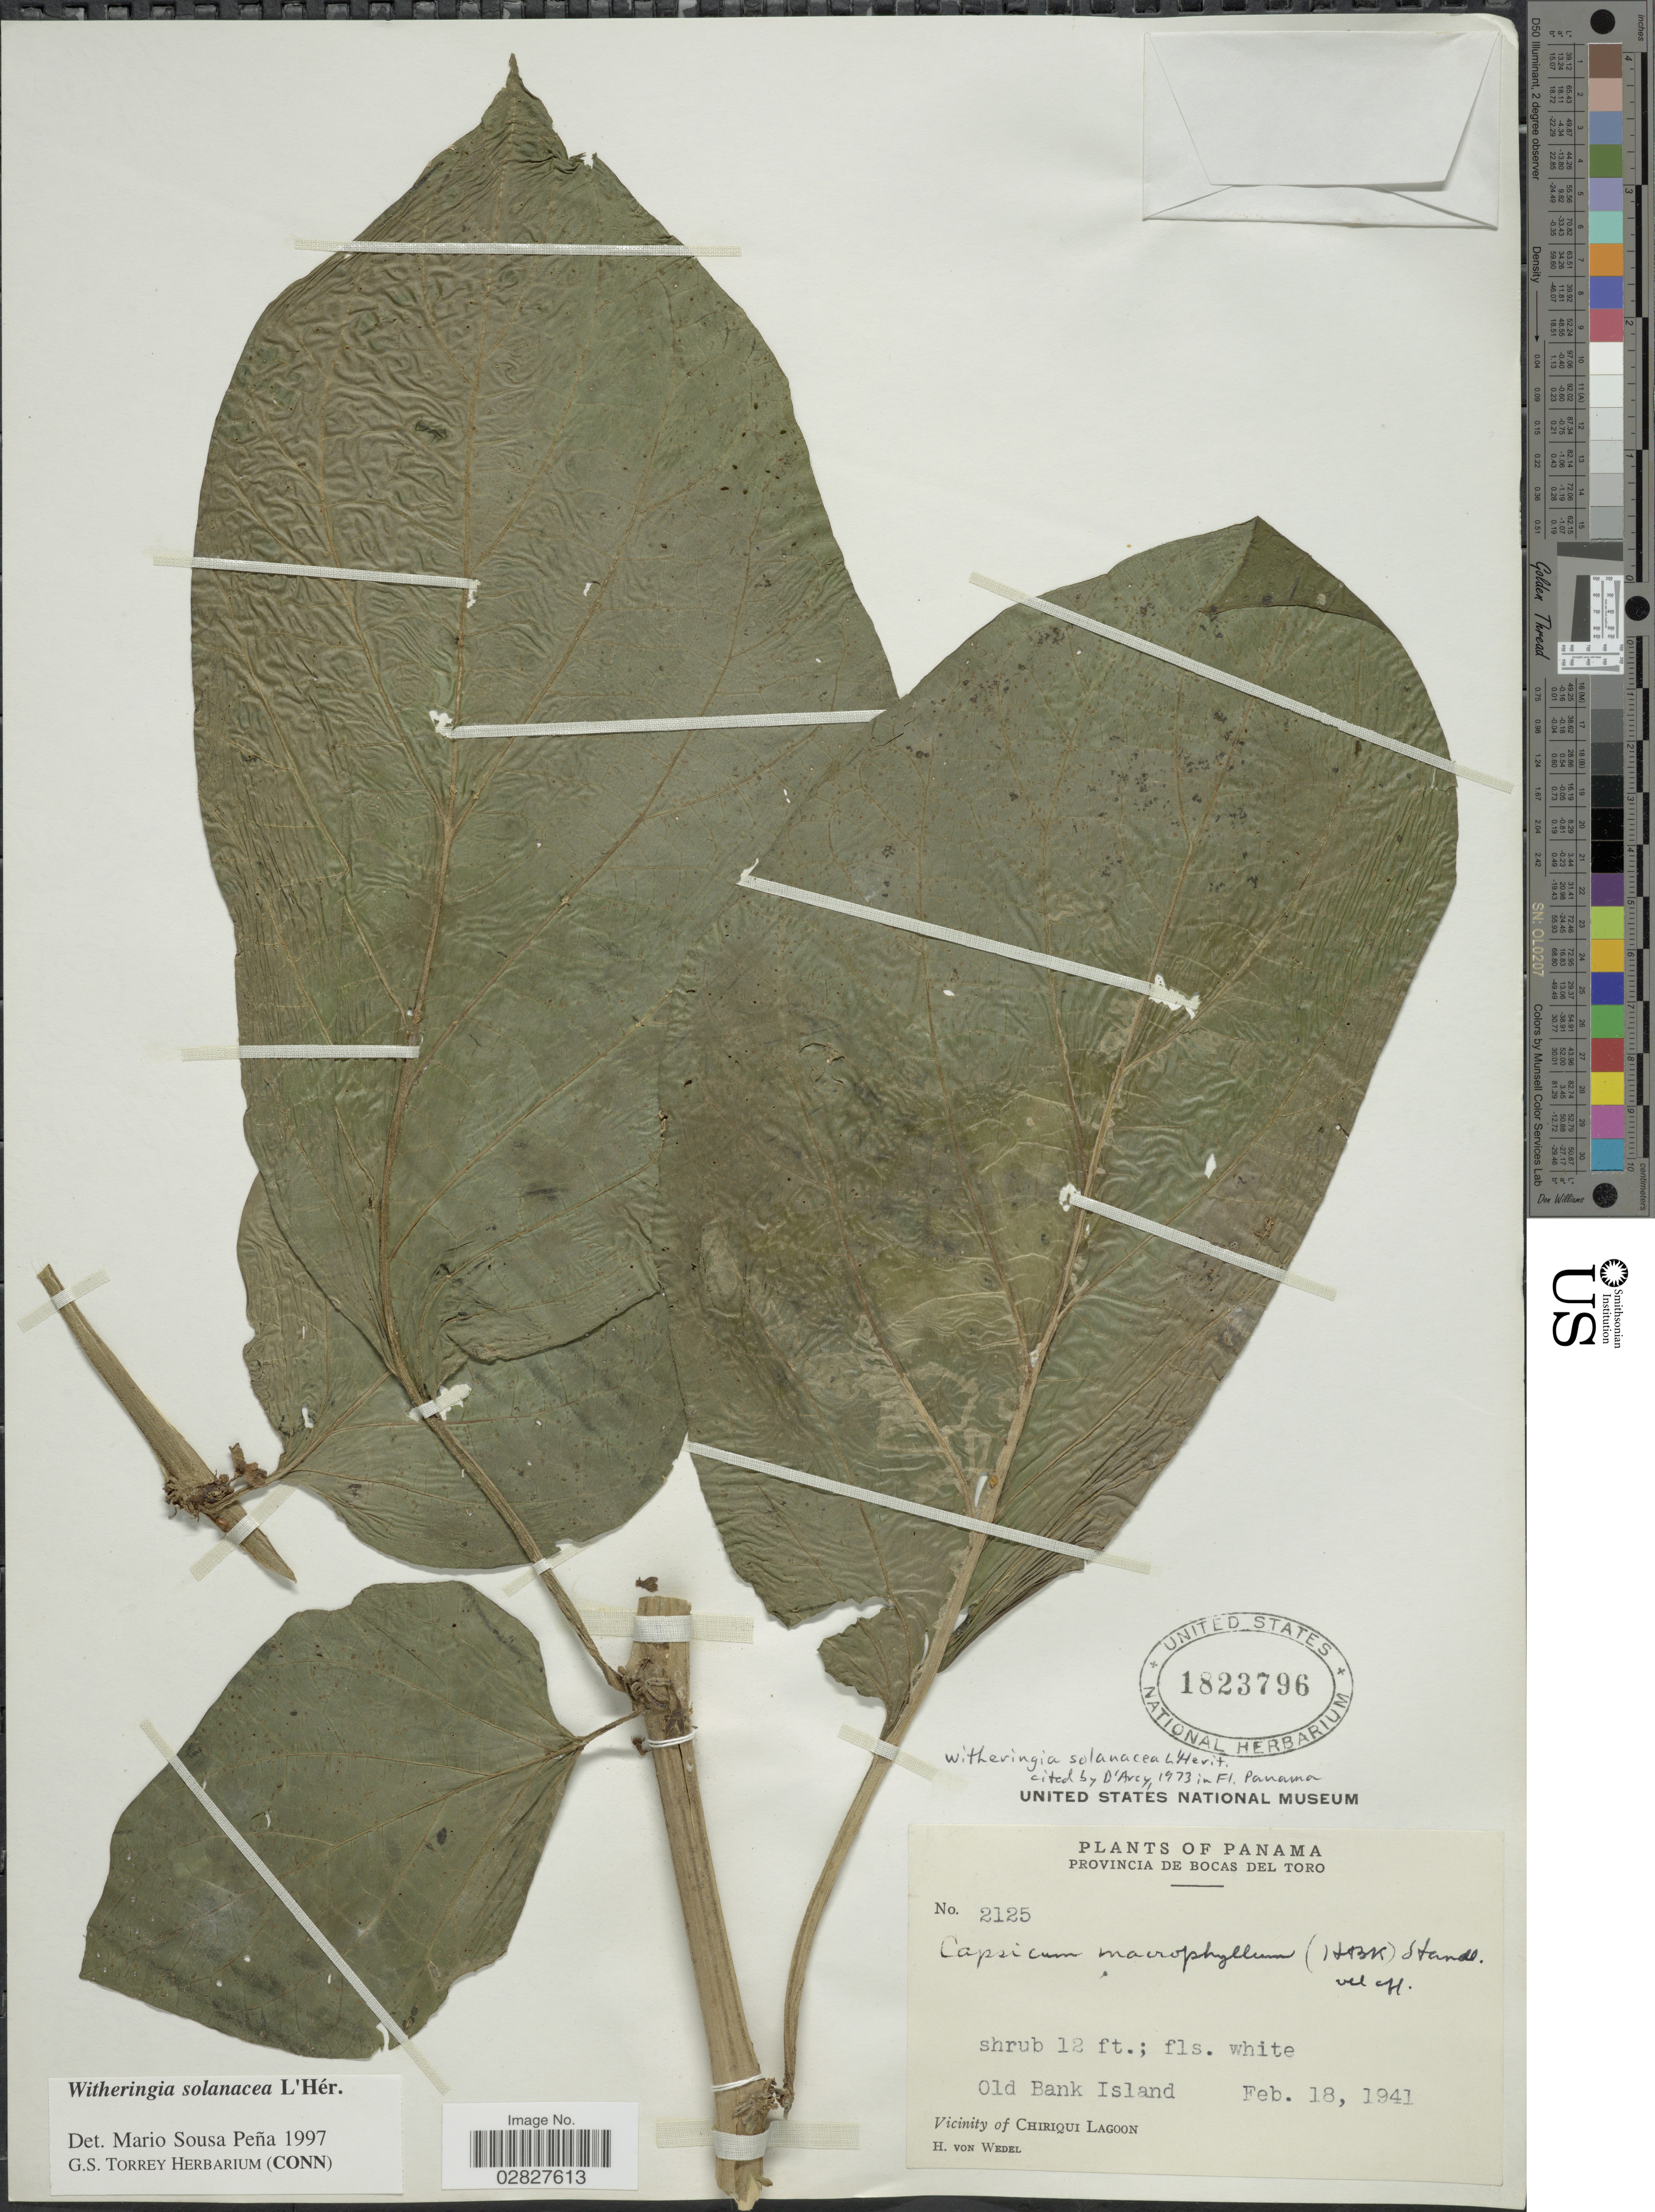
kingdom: Plantae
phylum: Tracheophyta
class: Magnoliopsida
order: Solanales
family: Solanaceae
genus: Witheringia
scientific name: Witheringia solanacea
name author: L'Hér.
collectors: H. von Wedel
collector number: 2125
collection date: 1941-02-18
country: Panama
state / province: Bocas del Toro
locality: Old Bank Island.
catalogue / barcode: US 1823796